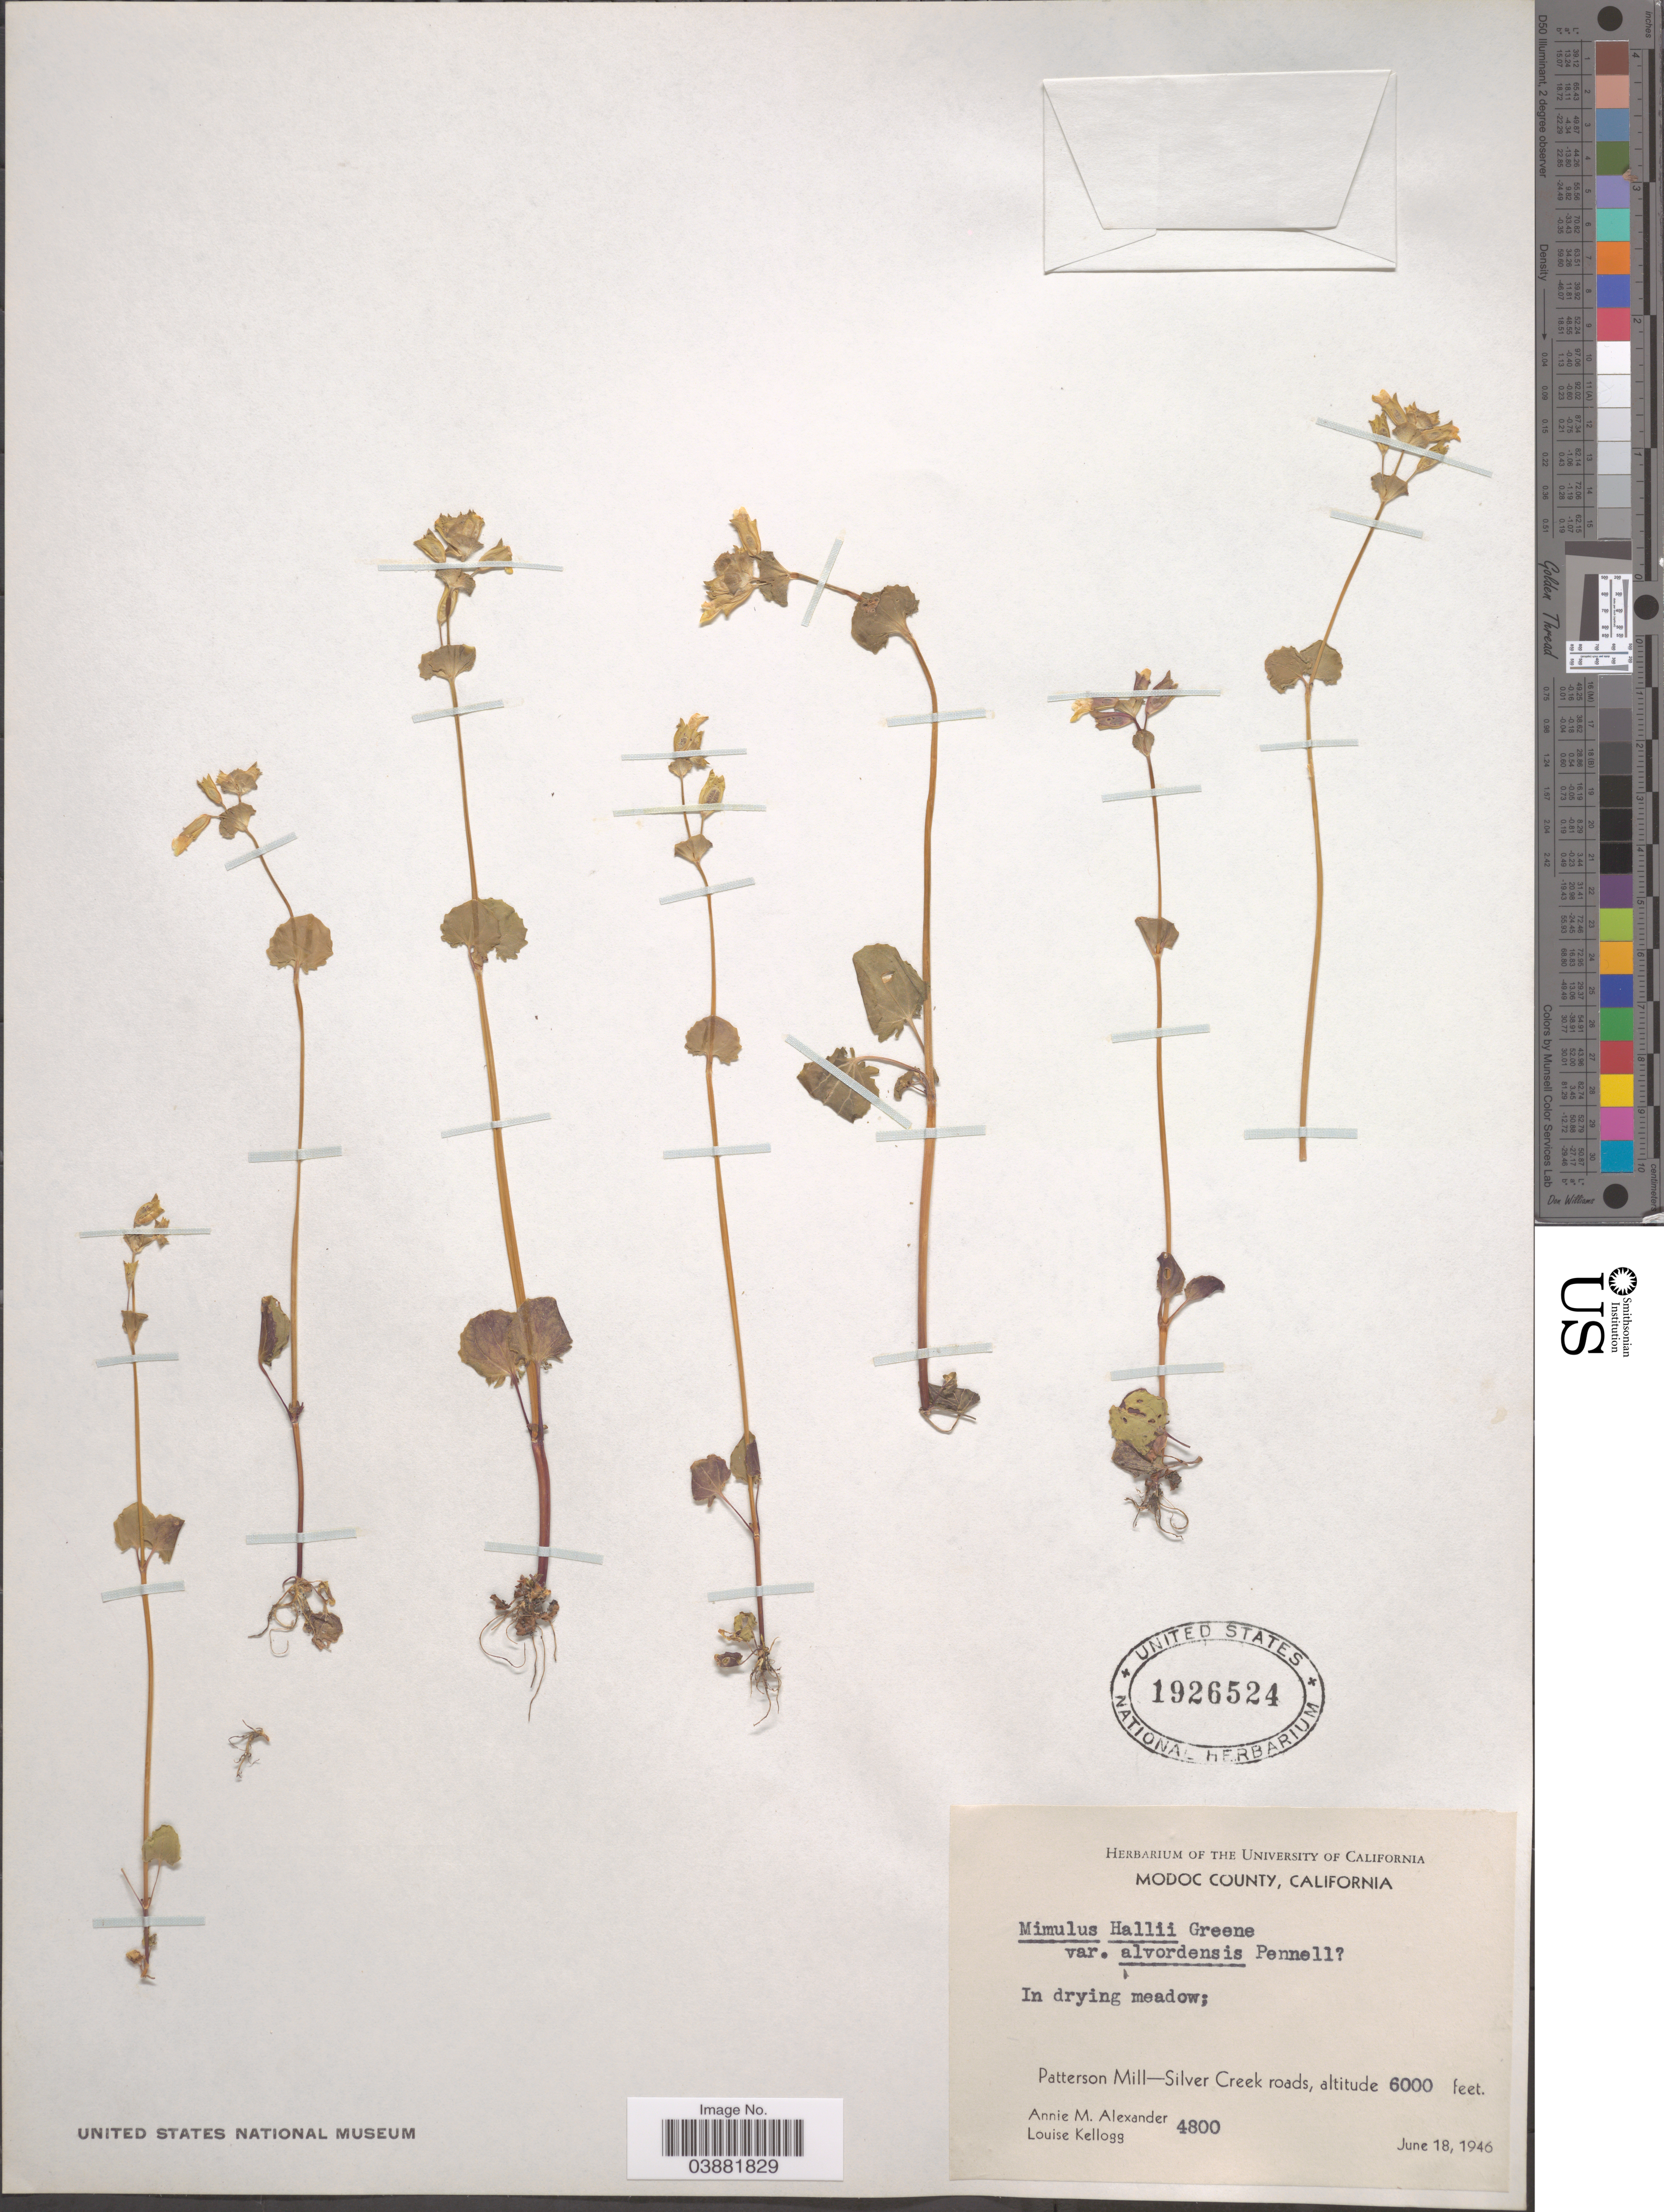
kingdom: Plantae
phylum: Tracheophyta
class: Magnoliopsida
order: Lamiales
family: Phrymaceae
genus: Mimulus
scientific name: Mimulus hallii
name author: Greene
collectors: A. M. Alexander & L. Kellogg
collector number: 4800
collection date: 1946-06-18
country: United States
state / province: California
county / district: Modoc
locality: Modoc County. Patterson Mill - Silver Creek roads.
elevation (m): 1829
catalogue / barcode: US 1926524